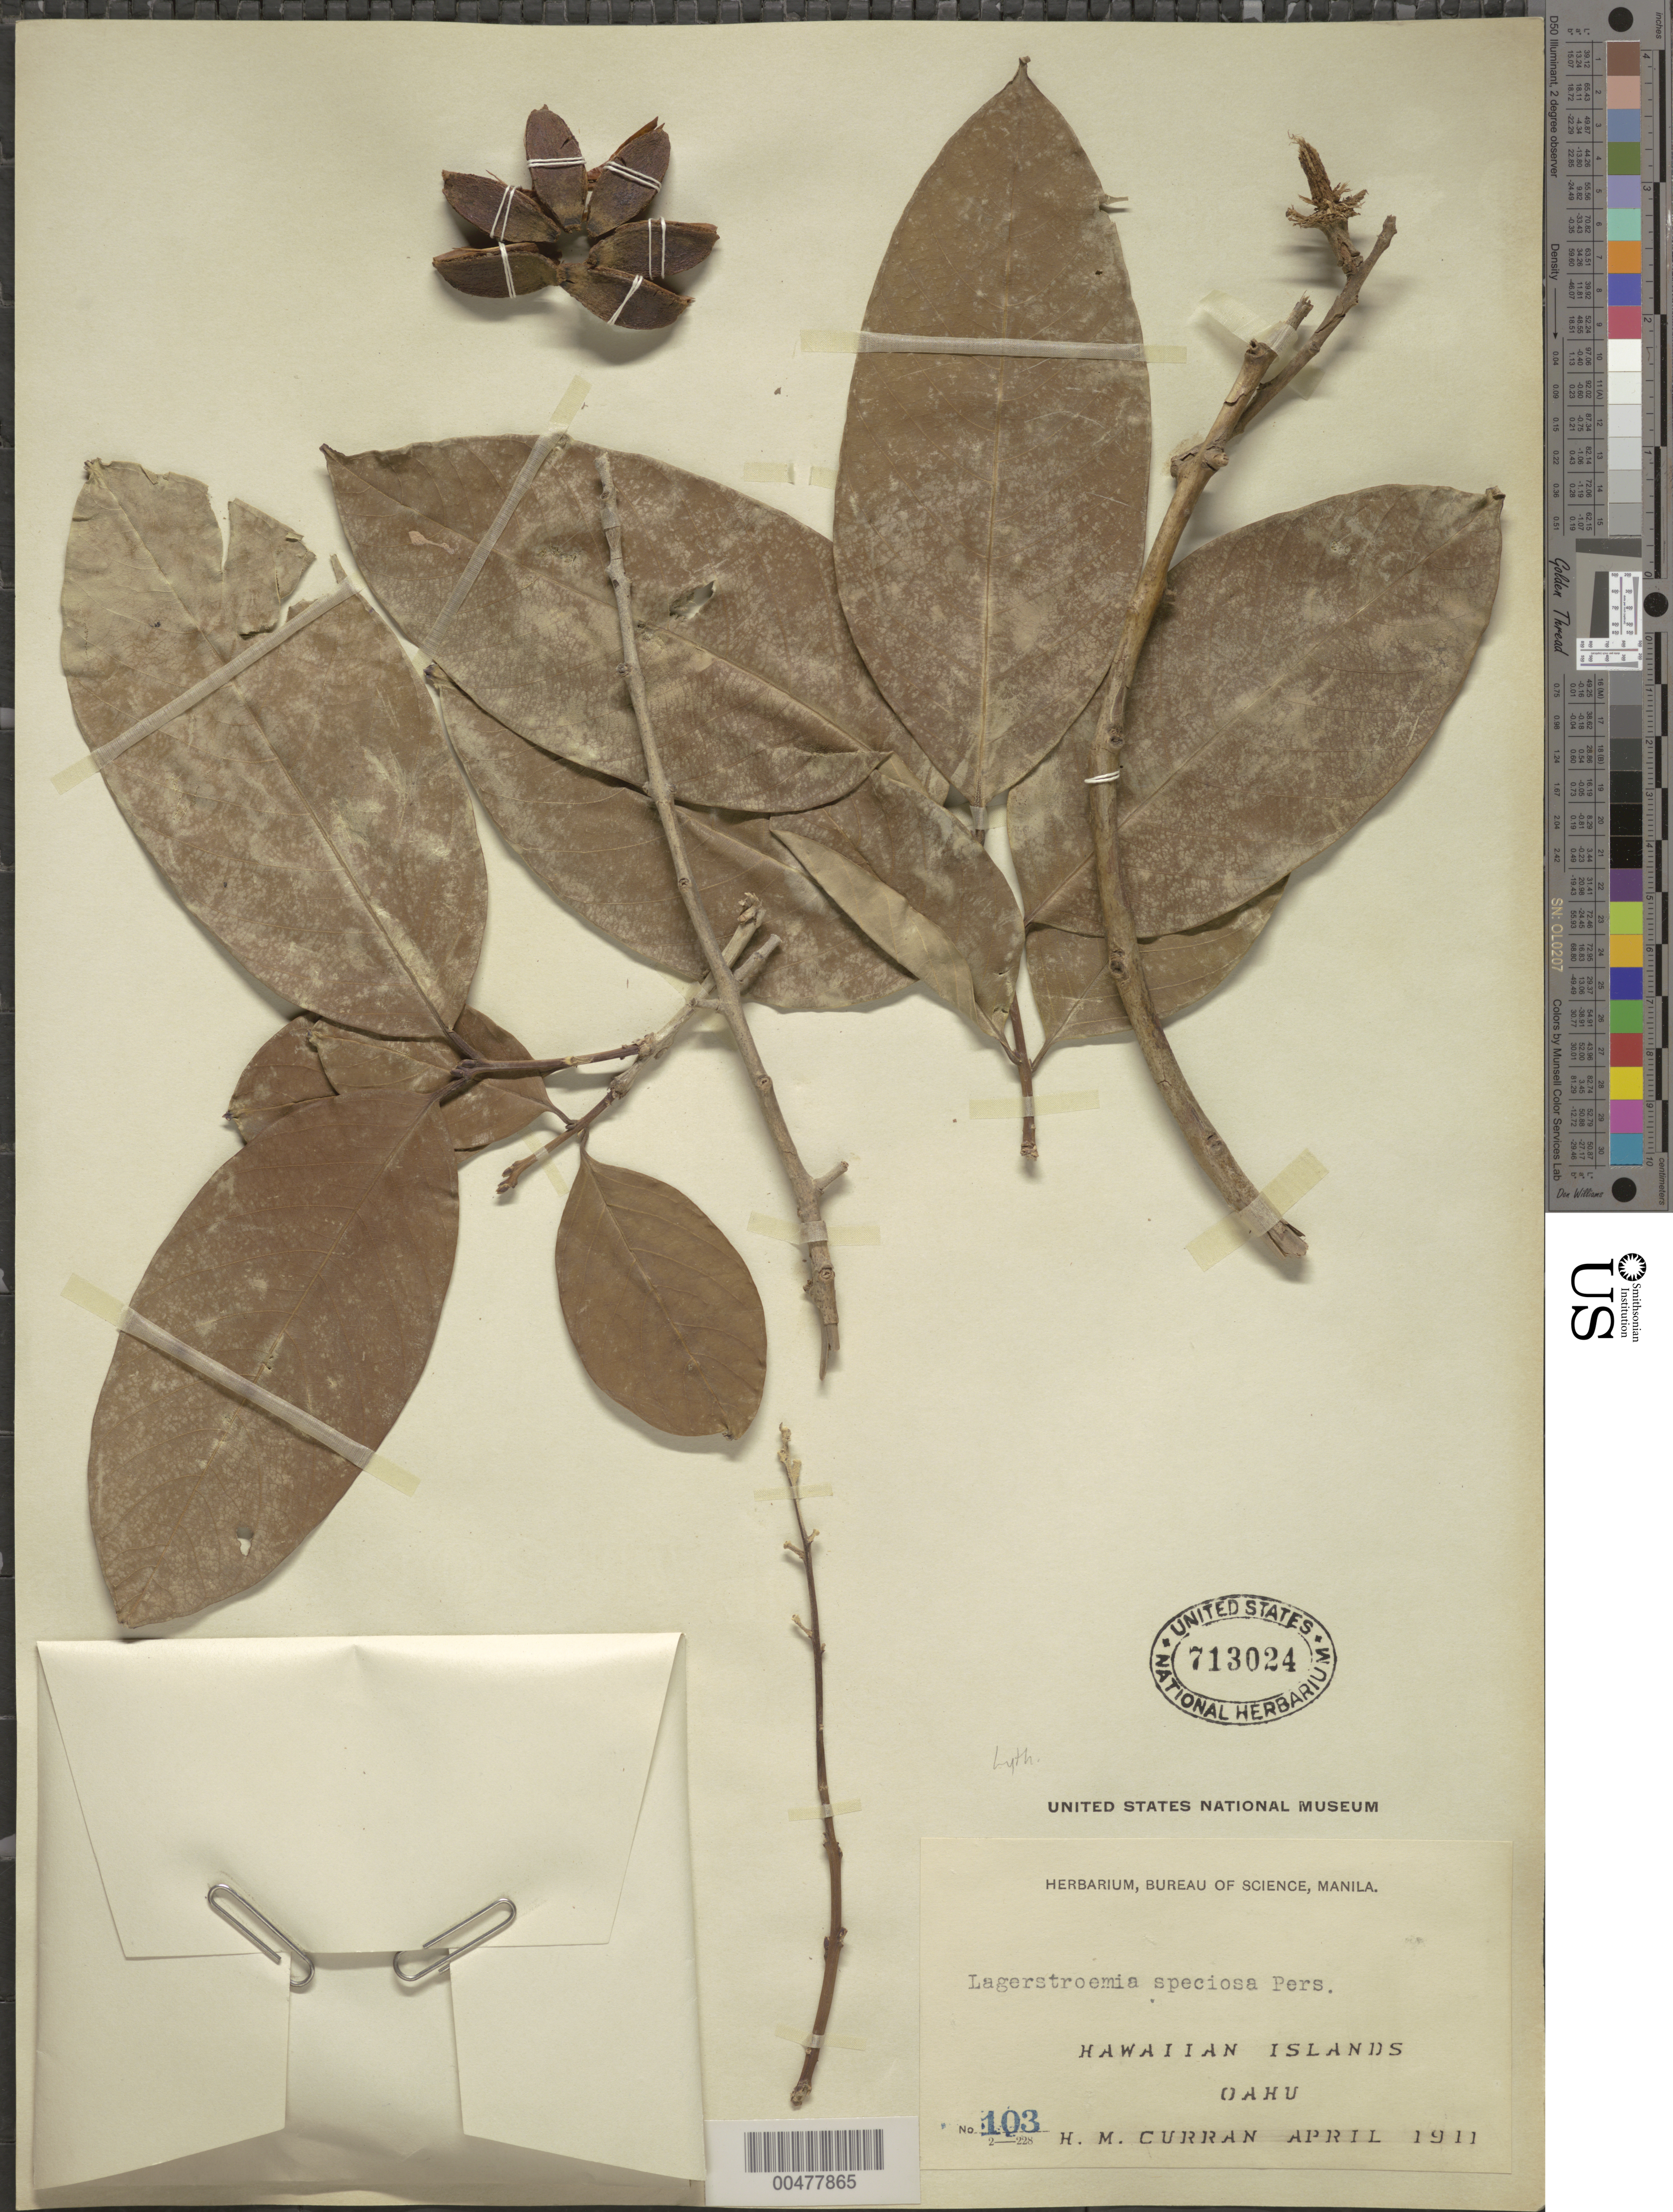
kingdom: Plantae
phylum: Tracheophyta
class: Magnoliopsida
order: Myrtales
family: Lythraceae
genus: Lagerstroemia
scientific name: Lagerstroemia speciosa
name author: (L.) Pers.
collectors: H. M. Curran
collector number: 103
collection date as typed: Apr 1911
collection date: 1911-04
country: United States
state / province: Hawaii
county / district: Honolulu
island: Oahu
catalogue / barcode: US 713024